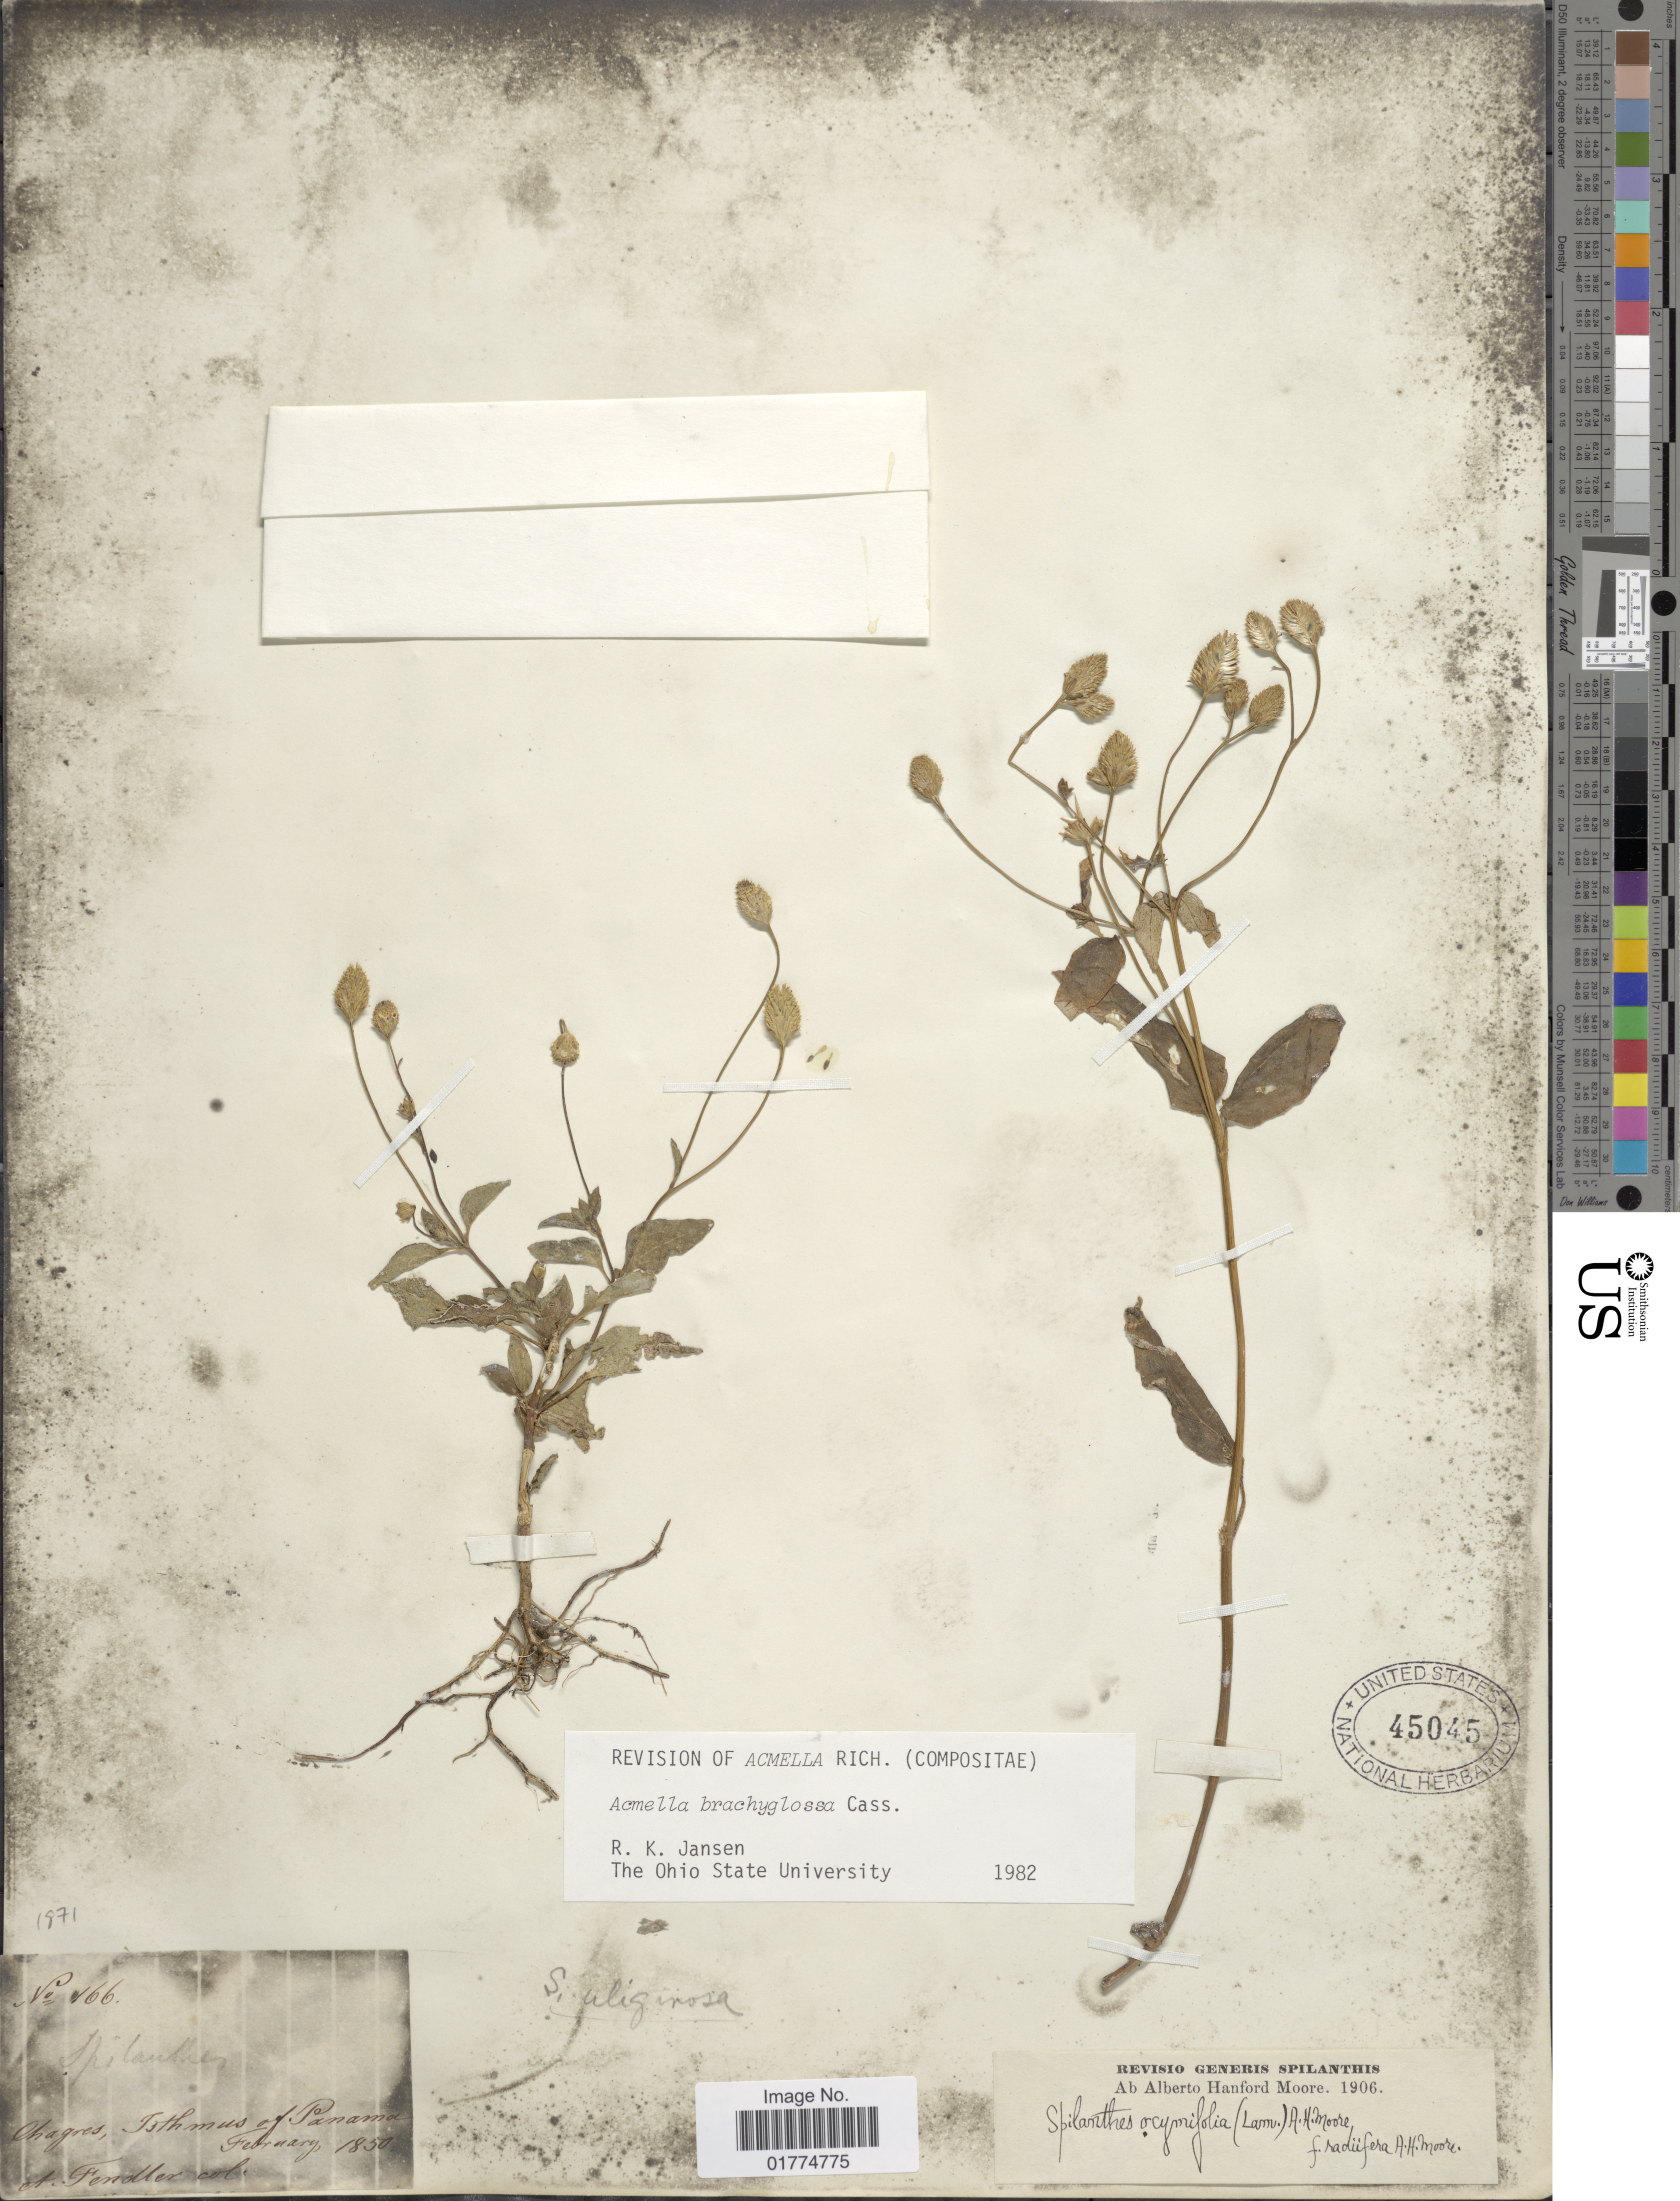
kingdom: Plantae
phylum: Tracheophyta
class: Magnoliopsida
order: Asterales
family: Asteraceae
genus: Acmella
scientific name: Acmella brachyglossa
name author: Cass.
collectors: A. Fendler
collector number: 166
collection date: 1850-02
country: Panama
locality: Chagres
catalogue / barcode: US 45045